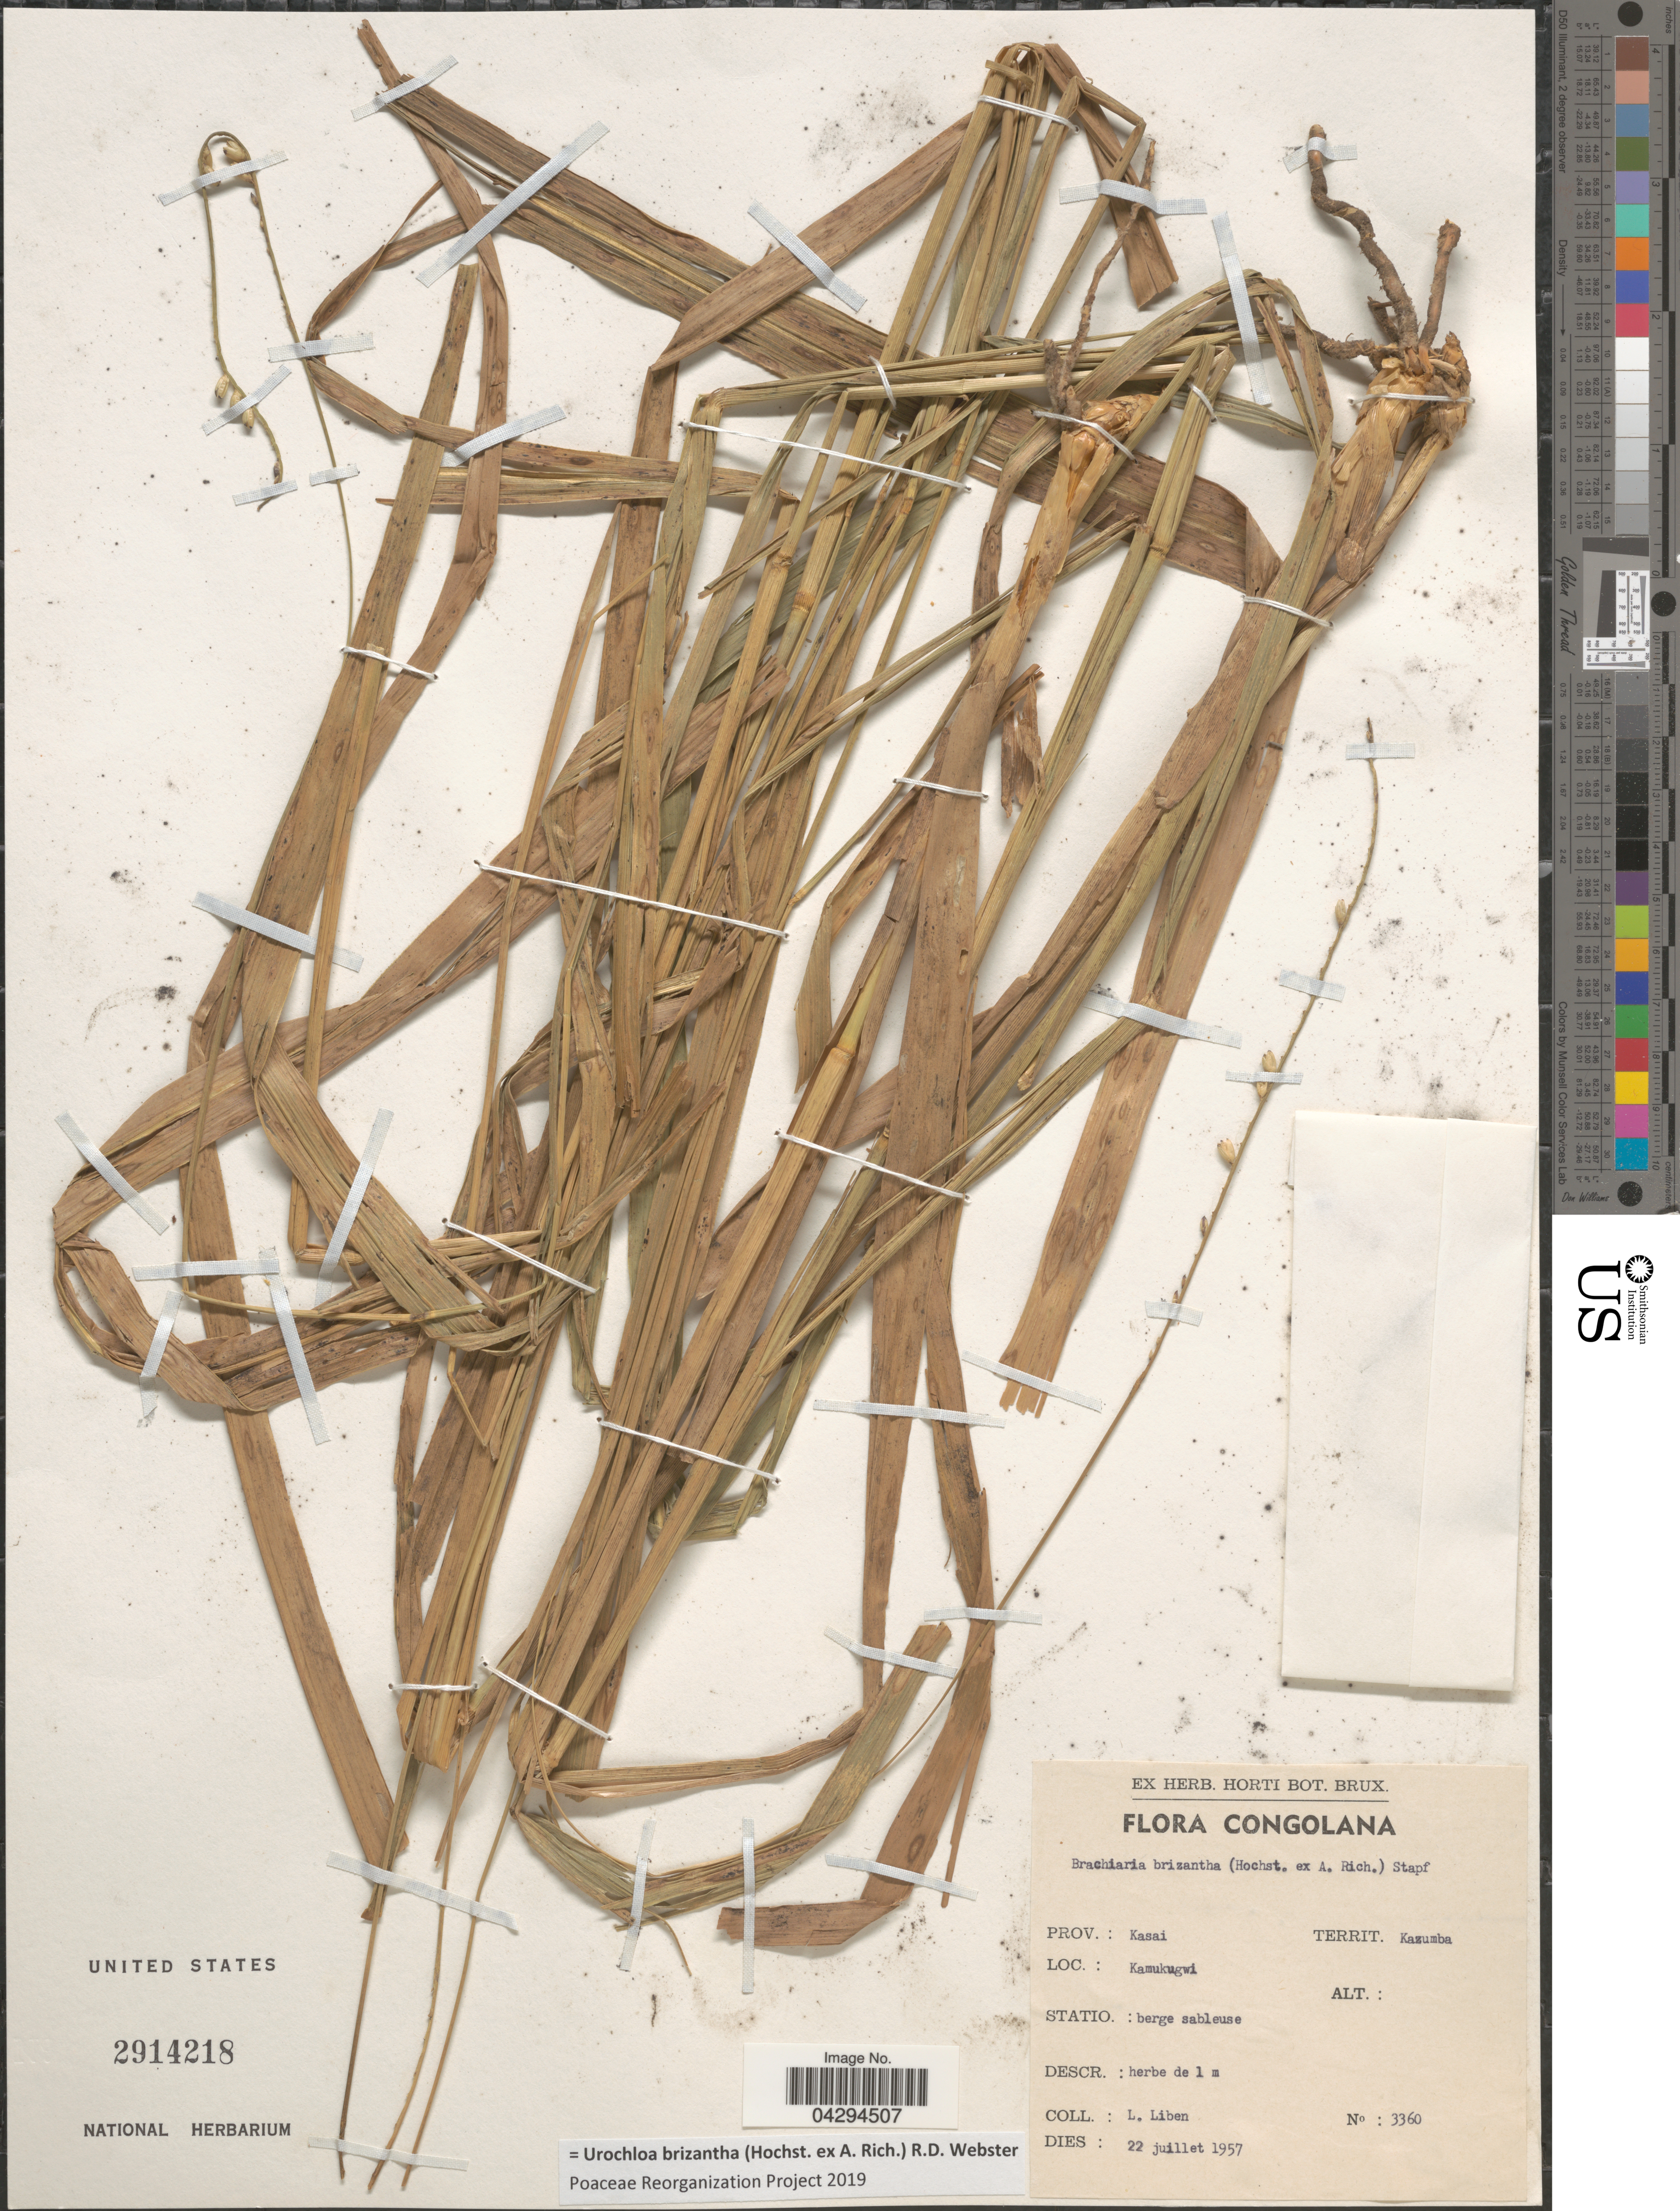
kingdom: Plantae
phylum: Tracheophyta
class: Liliopsida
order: Poales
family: Poaceae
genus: Urochloa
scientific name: Urochloa brizantha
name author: (Hochst. ex A. Rich.) R.D. Webster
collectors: L. Liben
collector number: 3360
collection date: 1957-07-22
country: Congo, Democratic Republic of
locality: Congolana. Prov.: Kasai. Territ. Kazumba. Kamukugwi.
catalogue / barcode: US 2914218